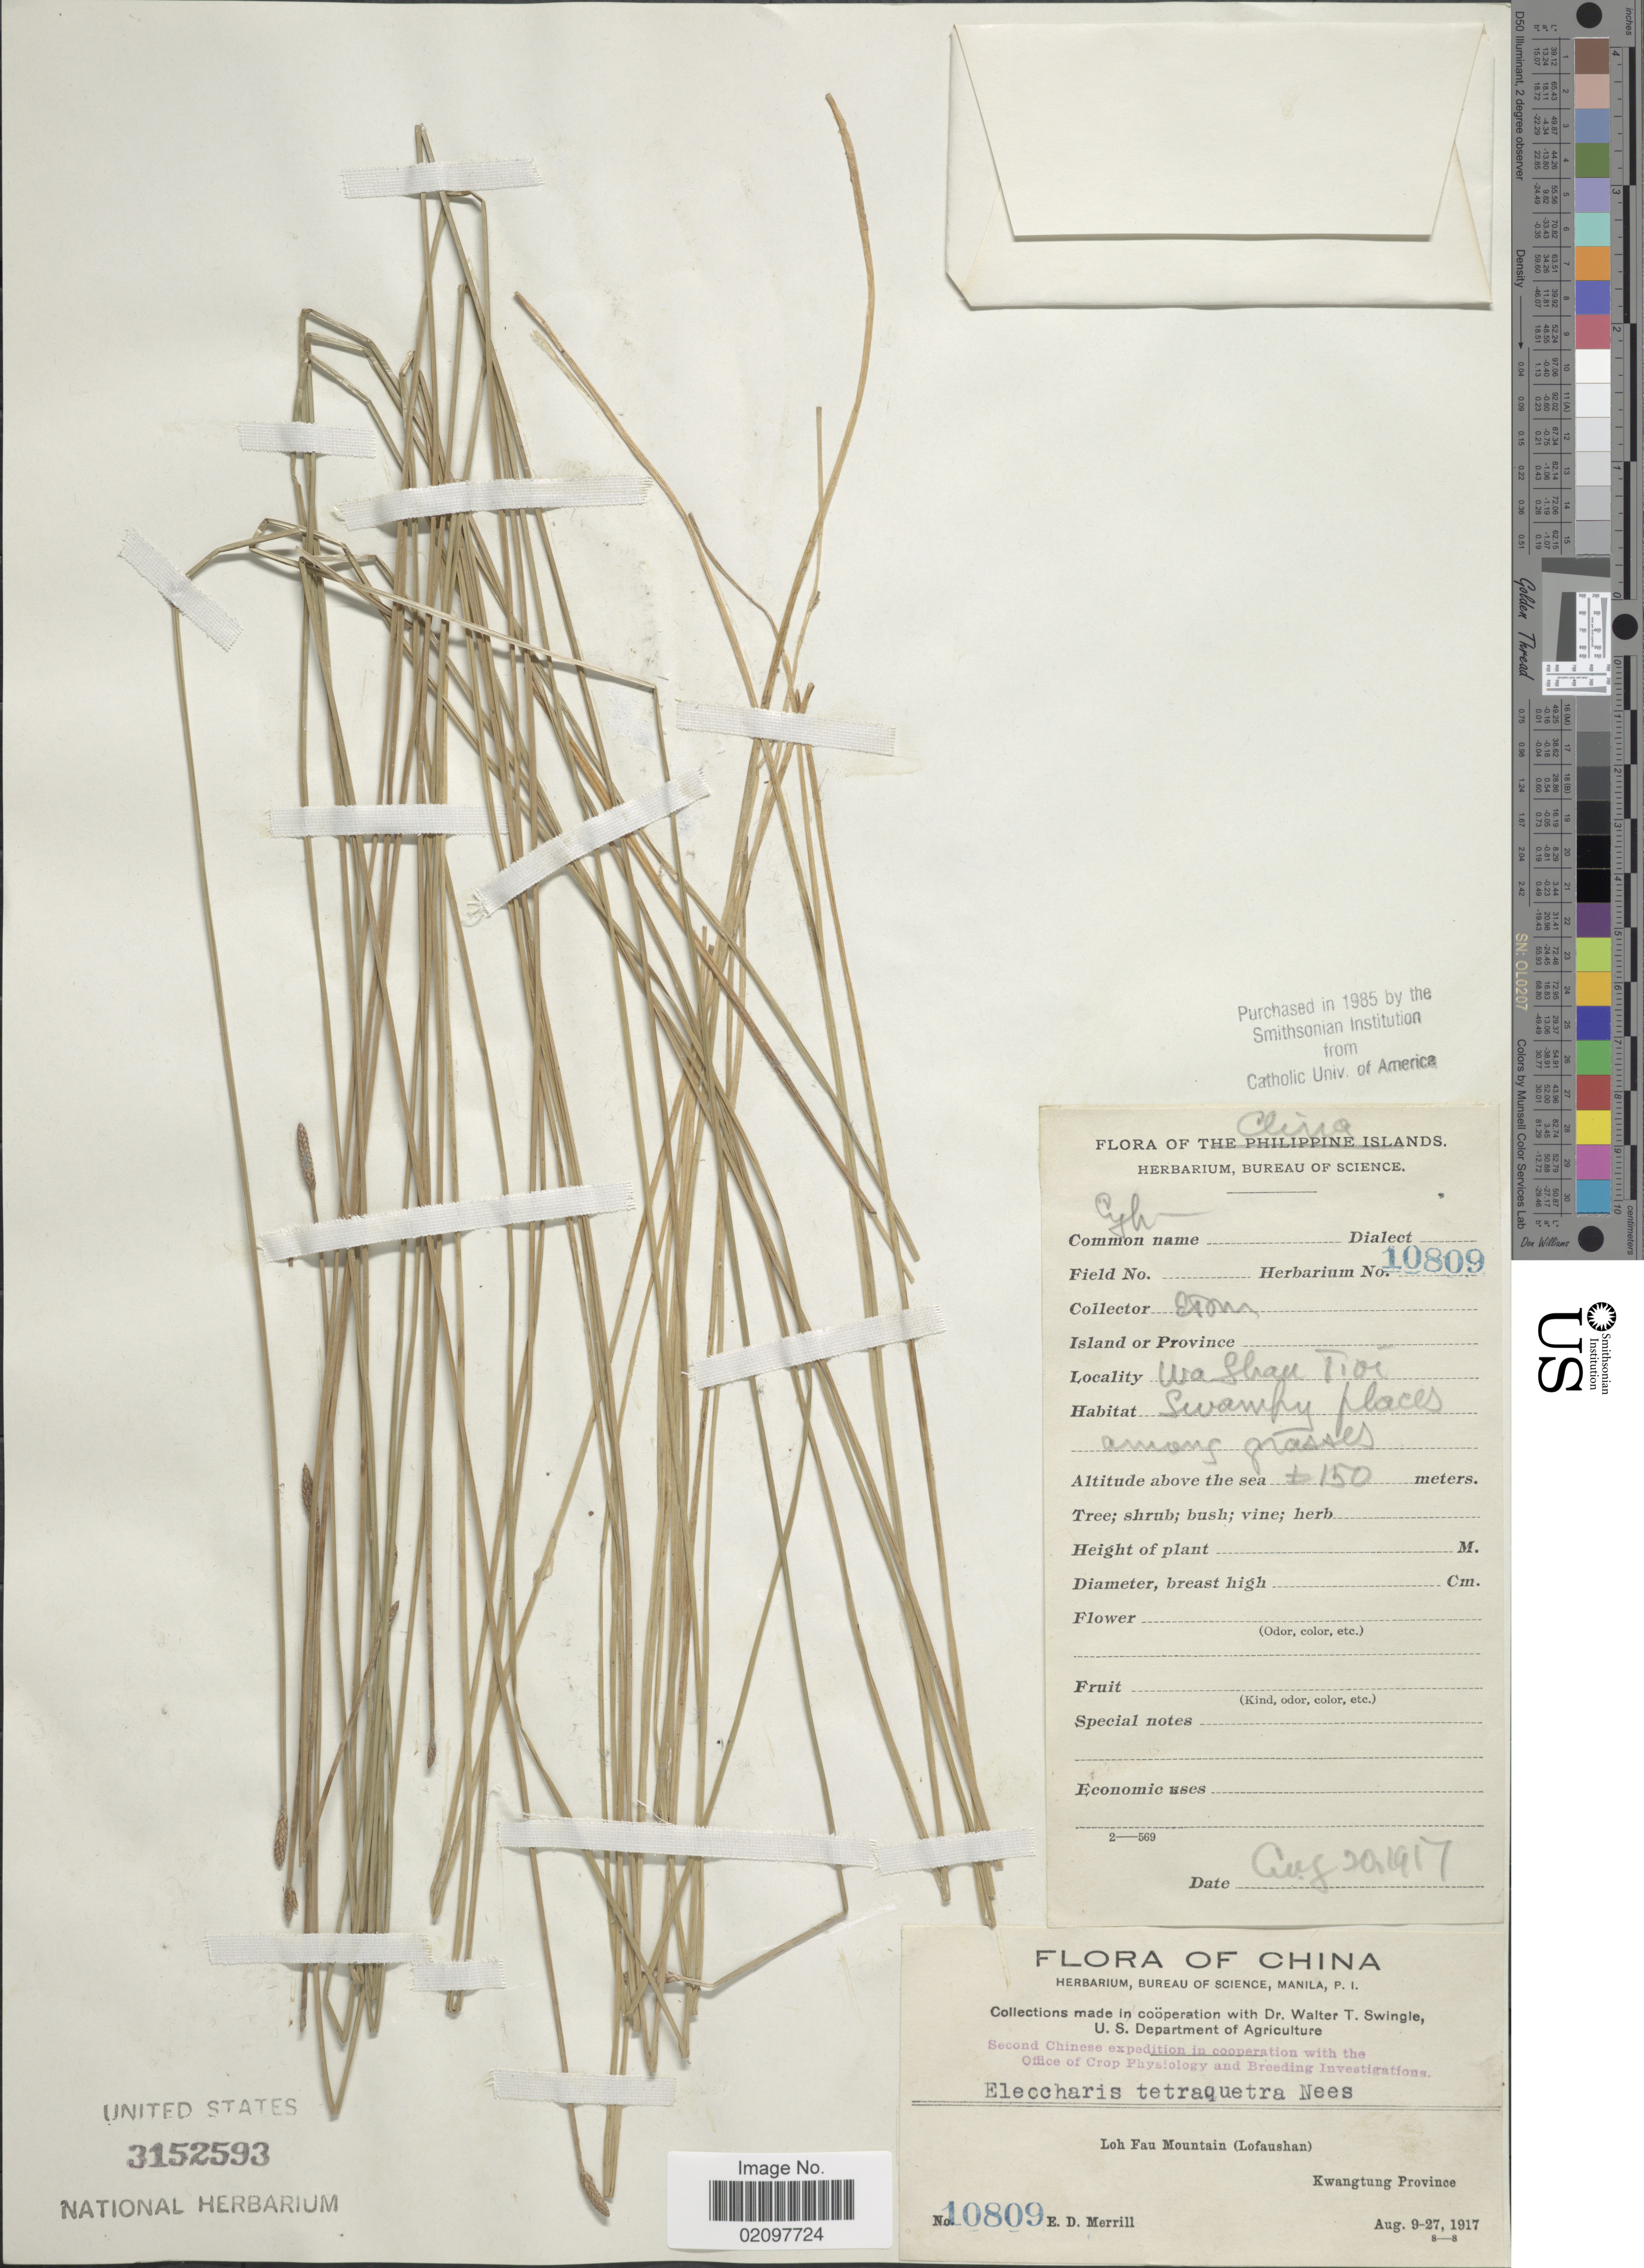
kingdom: Plantae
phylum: Tracheophyta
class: Liliopsida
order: Poales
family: Cyperaceae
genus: Eleocharis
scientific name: Eleocharis tetraquetra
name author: Nees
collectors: E. D. Merrill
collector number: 10809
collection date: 1917-08-20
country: China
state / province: Guangdong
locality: Loh Fau Mountain (Lofaushan) Kwangtung Province. Washan Tioi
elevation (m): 150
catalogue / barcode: US 3152593